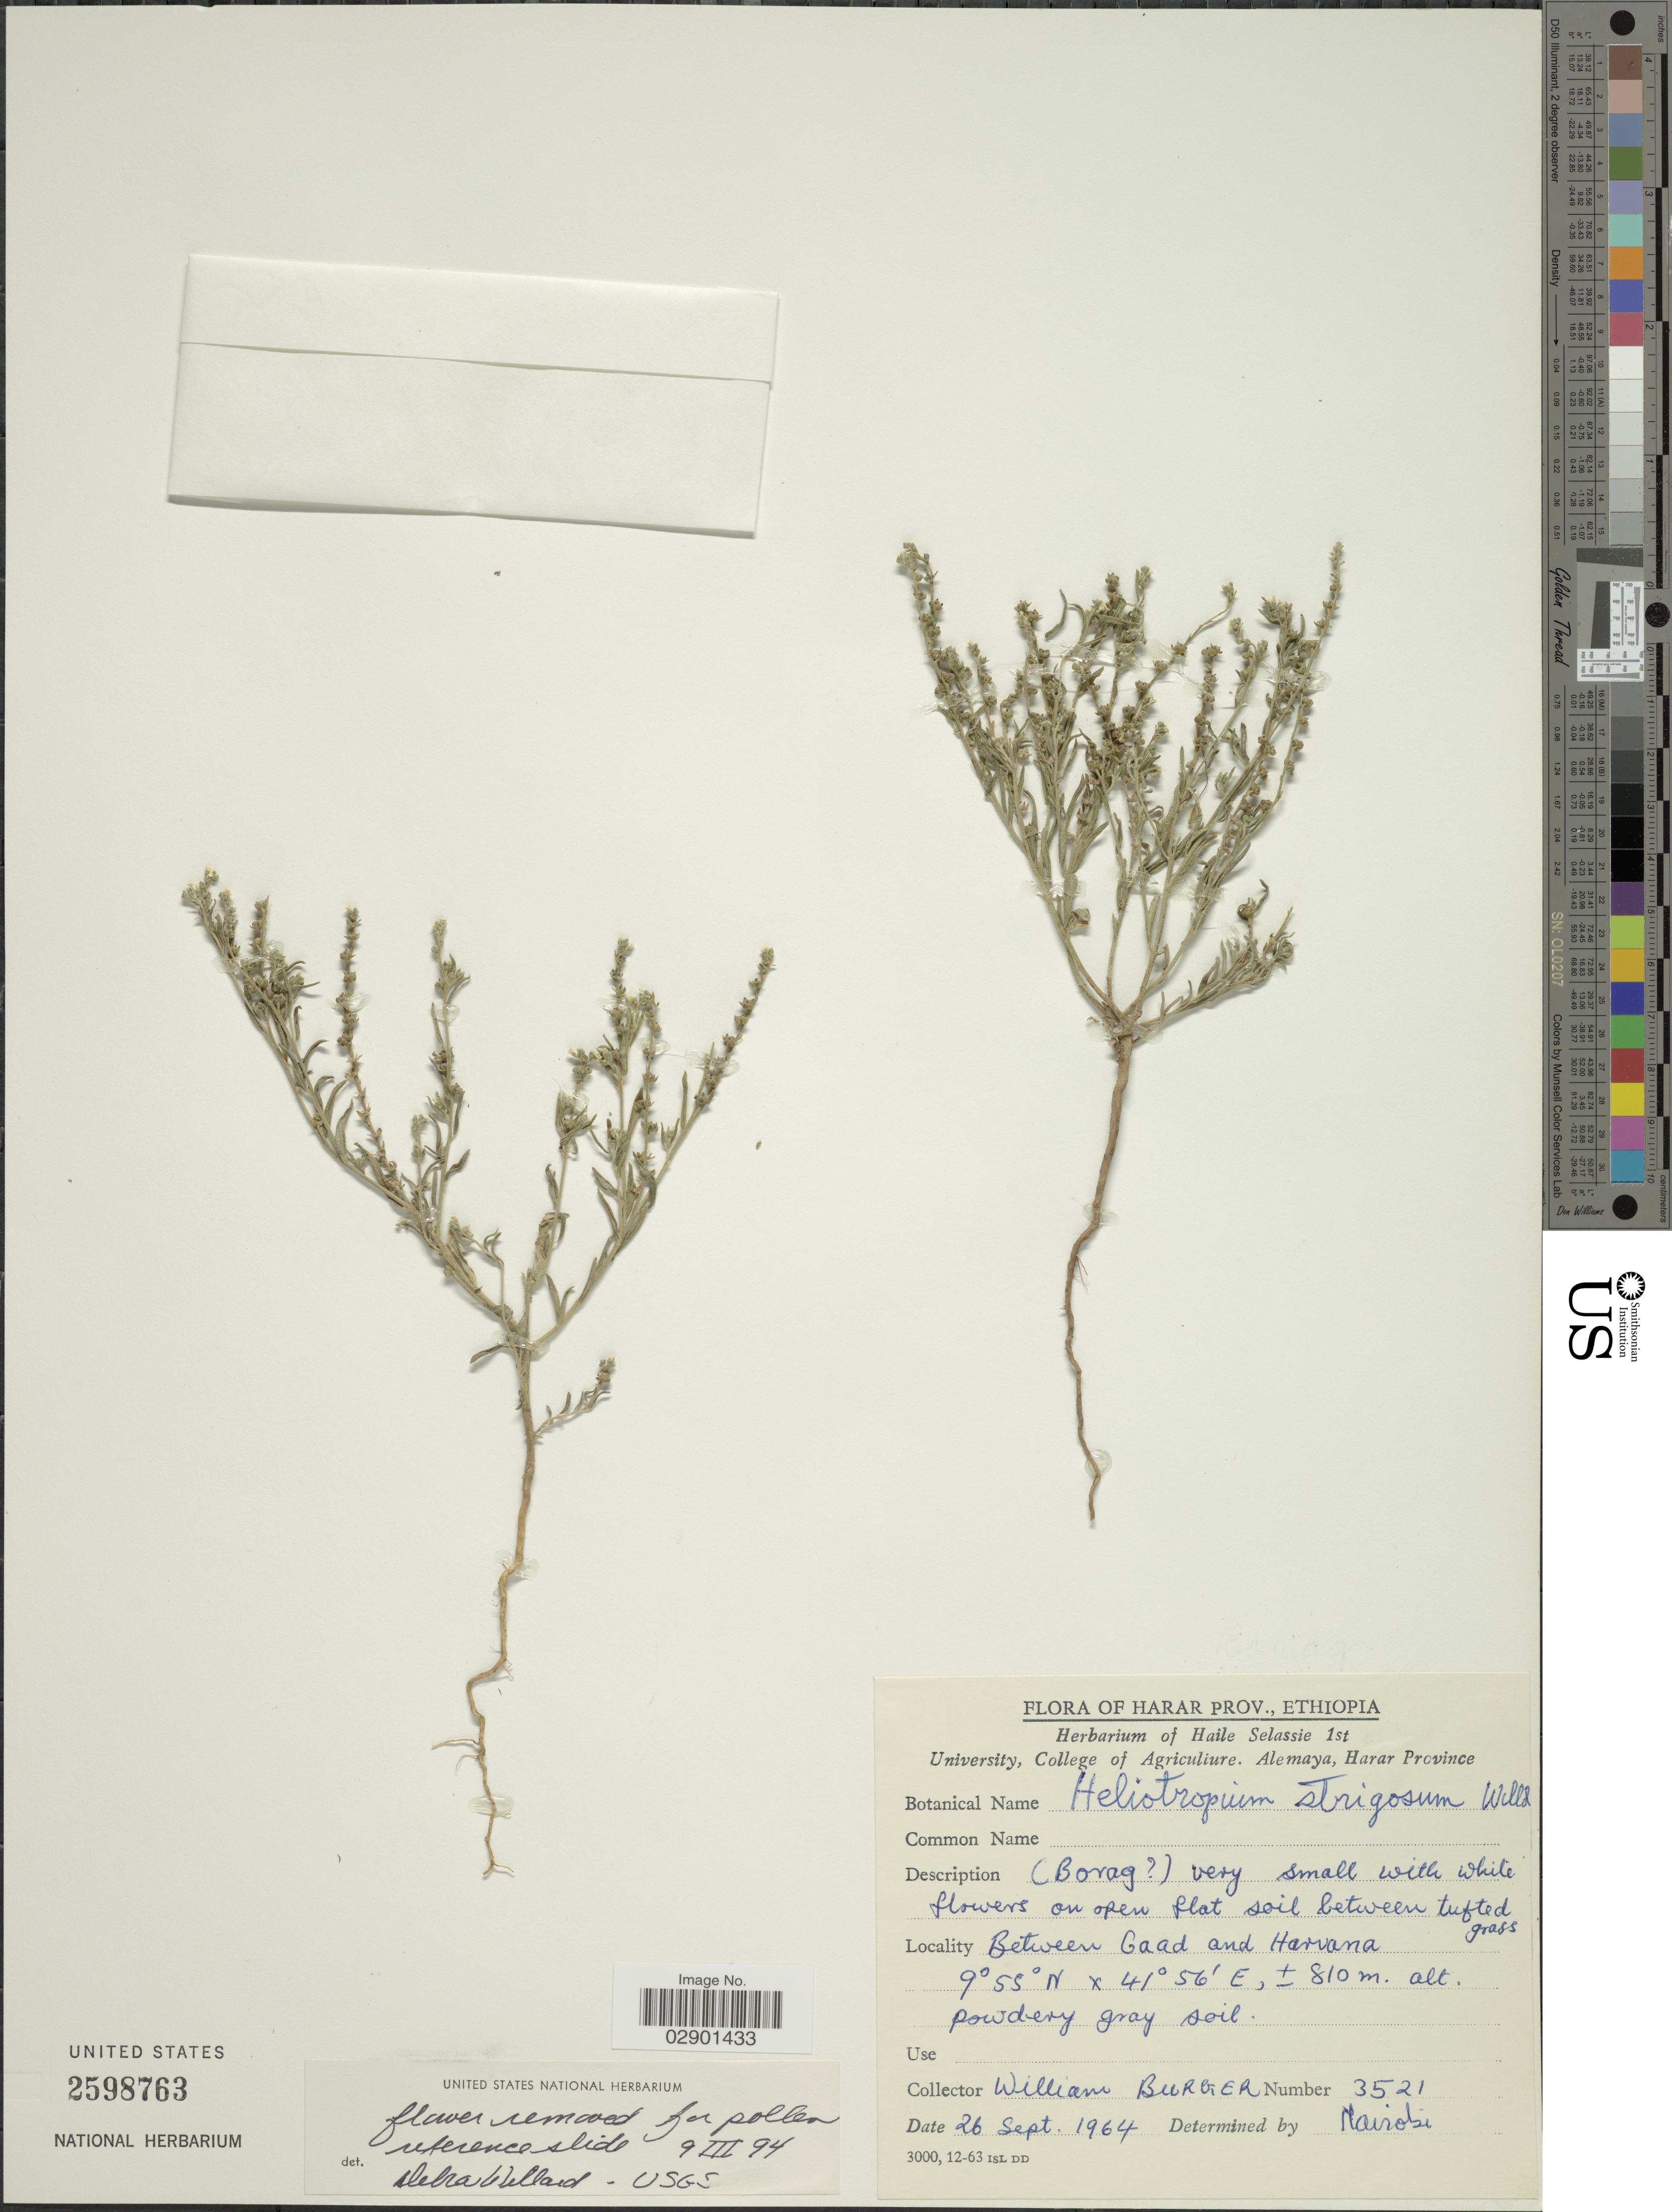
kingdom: Plantae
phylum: Tracheophyta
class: Magnoliopsida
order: Boraginales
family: Heliotropiaceae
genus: Heliotropium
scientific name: Heliotropium strigosum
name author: Willd.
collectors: W. Burger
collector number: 3521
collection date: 1964-09-26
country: Ethiopia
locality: Harar Prov. Between Gaad and Harvana. [interpreted]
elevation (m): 810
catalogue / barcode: US 2598763